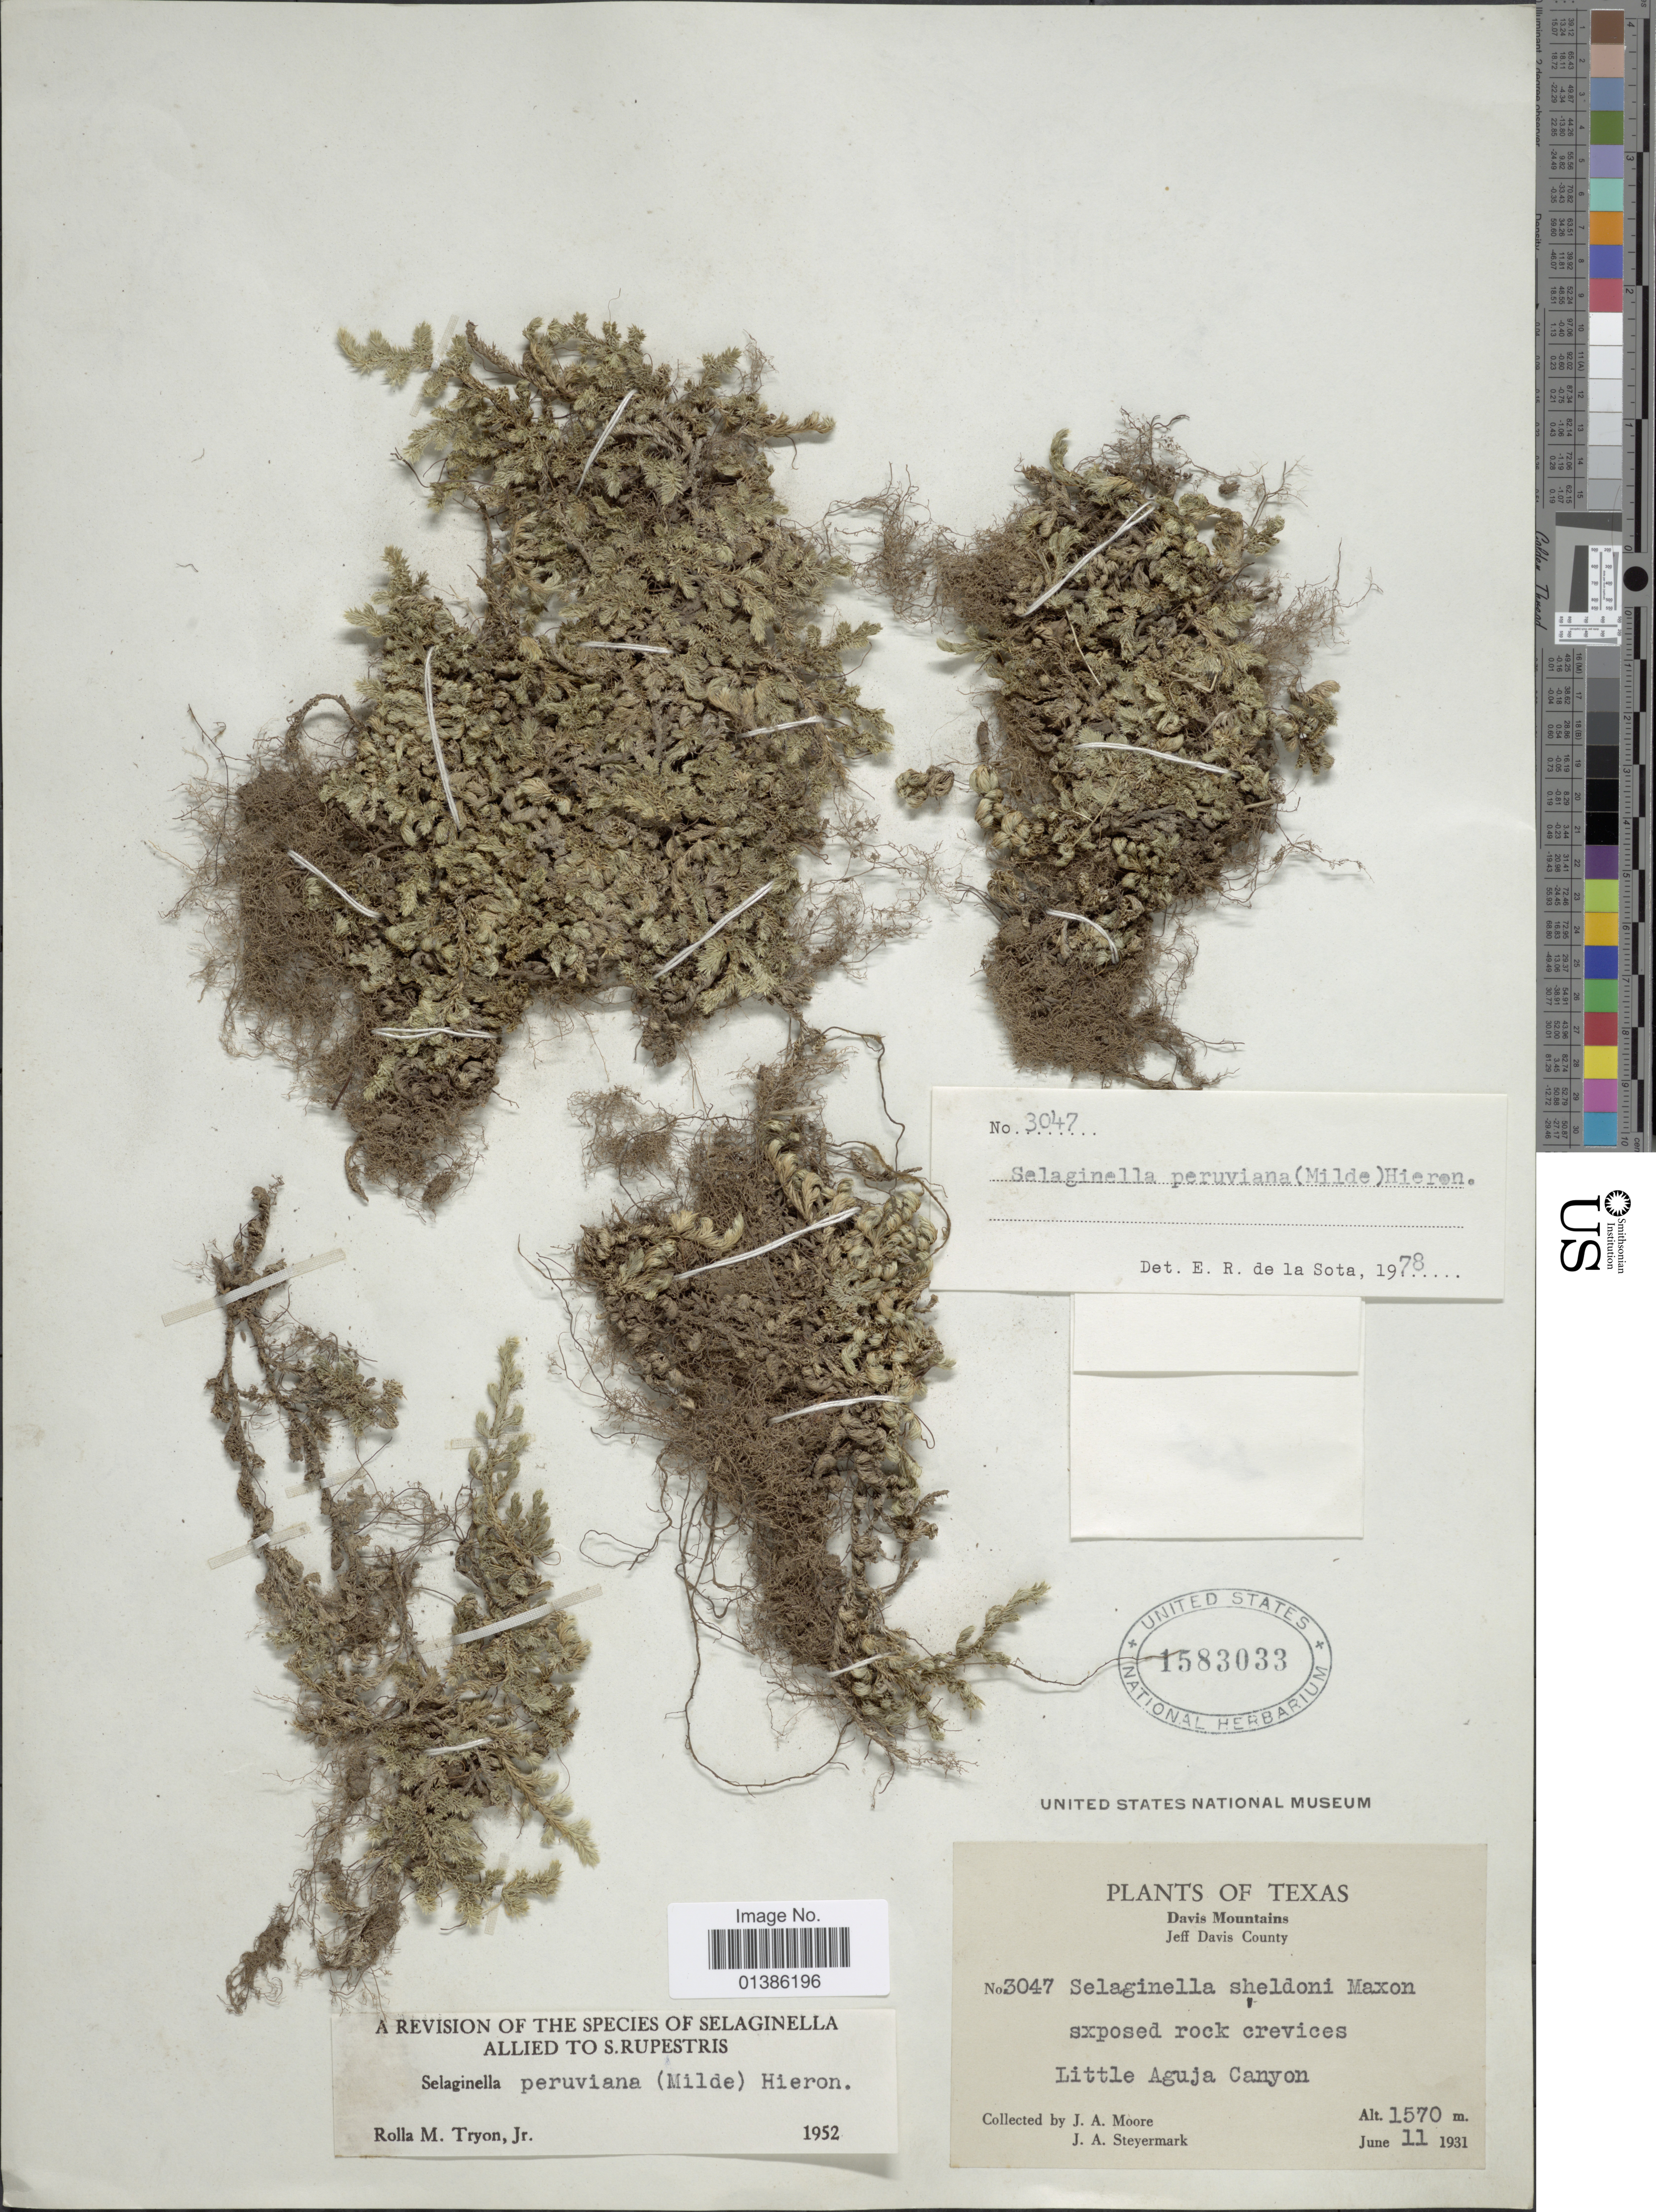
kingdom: Plantae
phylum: Tracheophyta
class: Lycopodiopsida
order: Selaginellales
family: Selaginellaceae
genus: Selaginella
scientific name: Selaginella peruviana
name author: (Milde) Hieron.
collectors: J. A. Moore & J. Steyermark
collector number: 3047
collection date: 1931-06-11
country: United States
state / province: Texas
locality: Davis Mountains. Jeff Davis County. Little Aguja Canyon.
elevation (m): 1570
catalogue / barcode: US 1583033